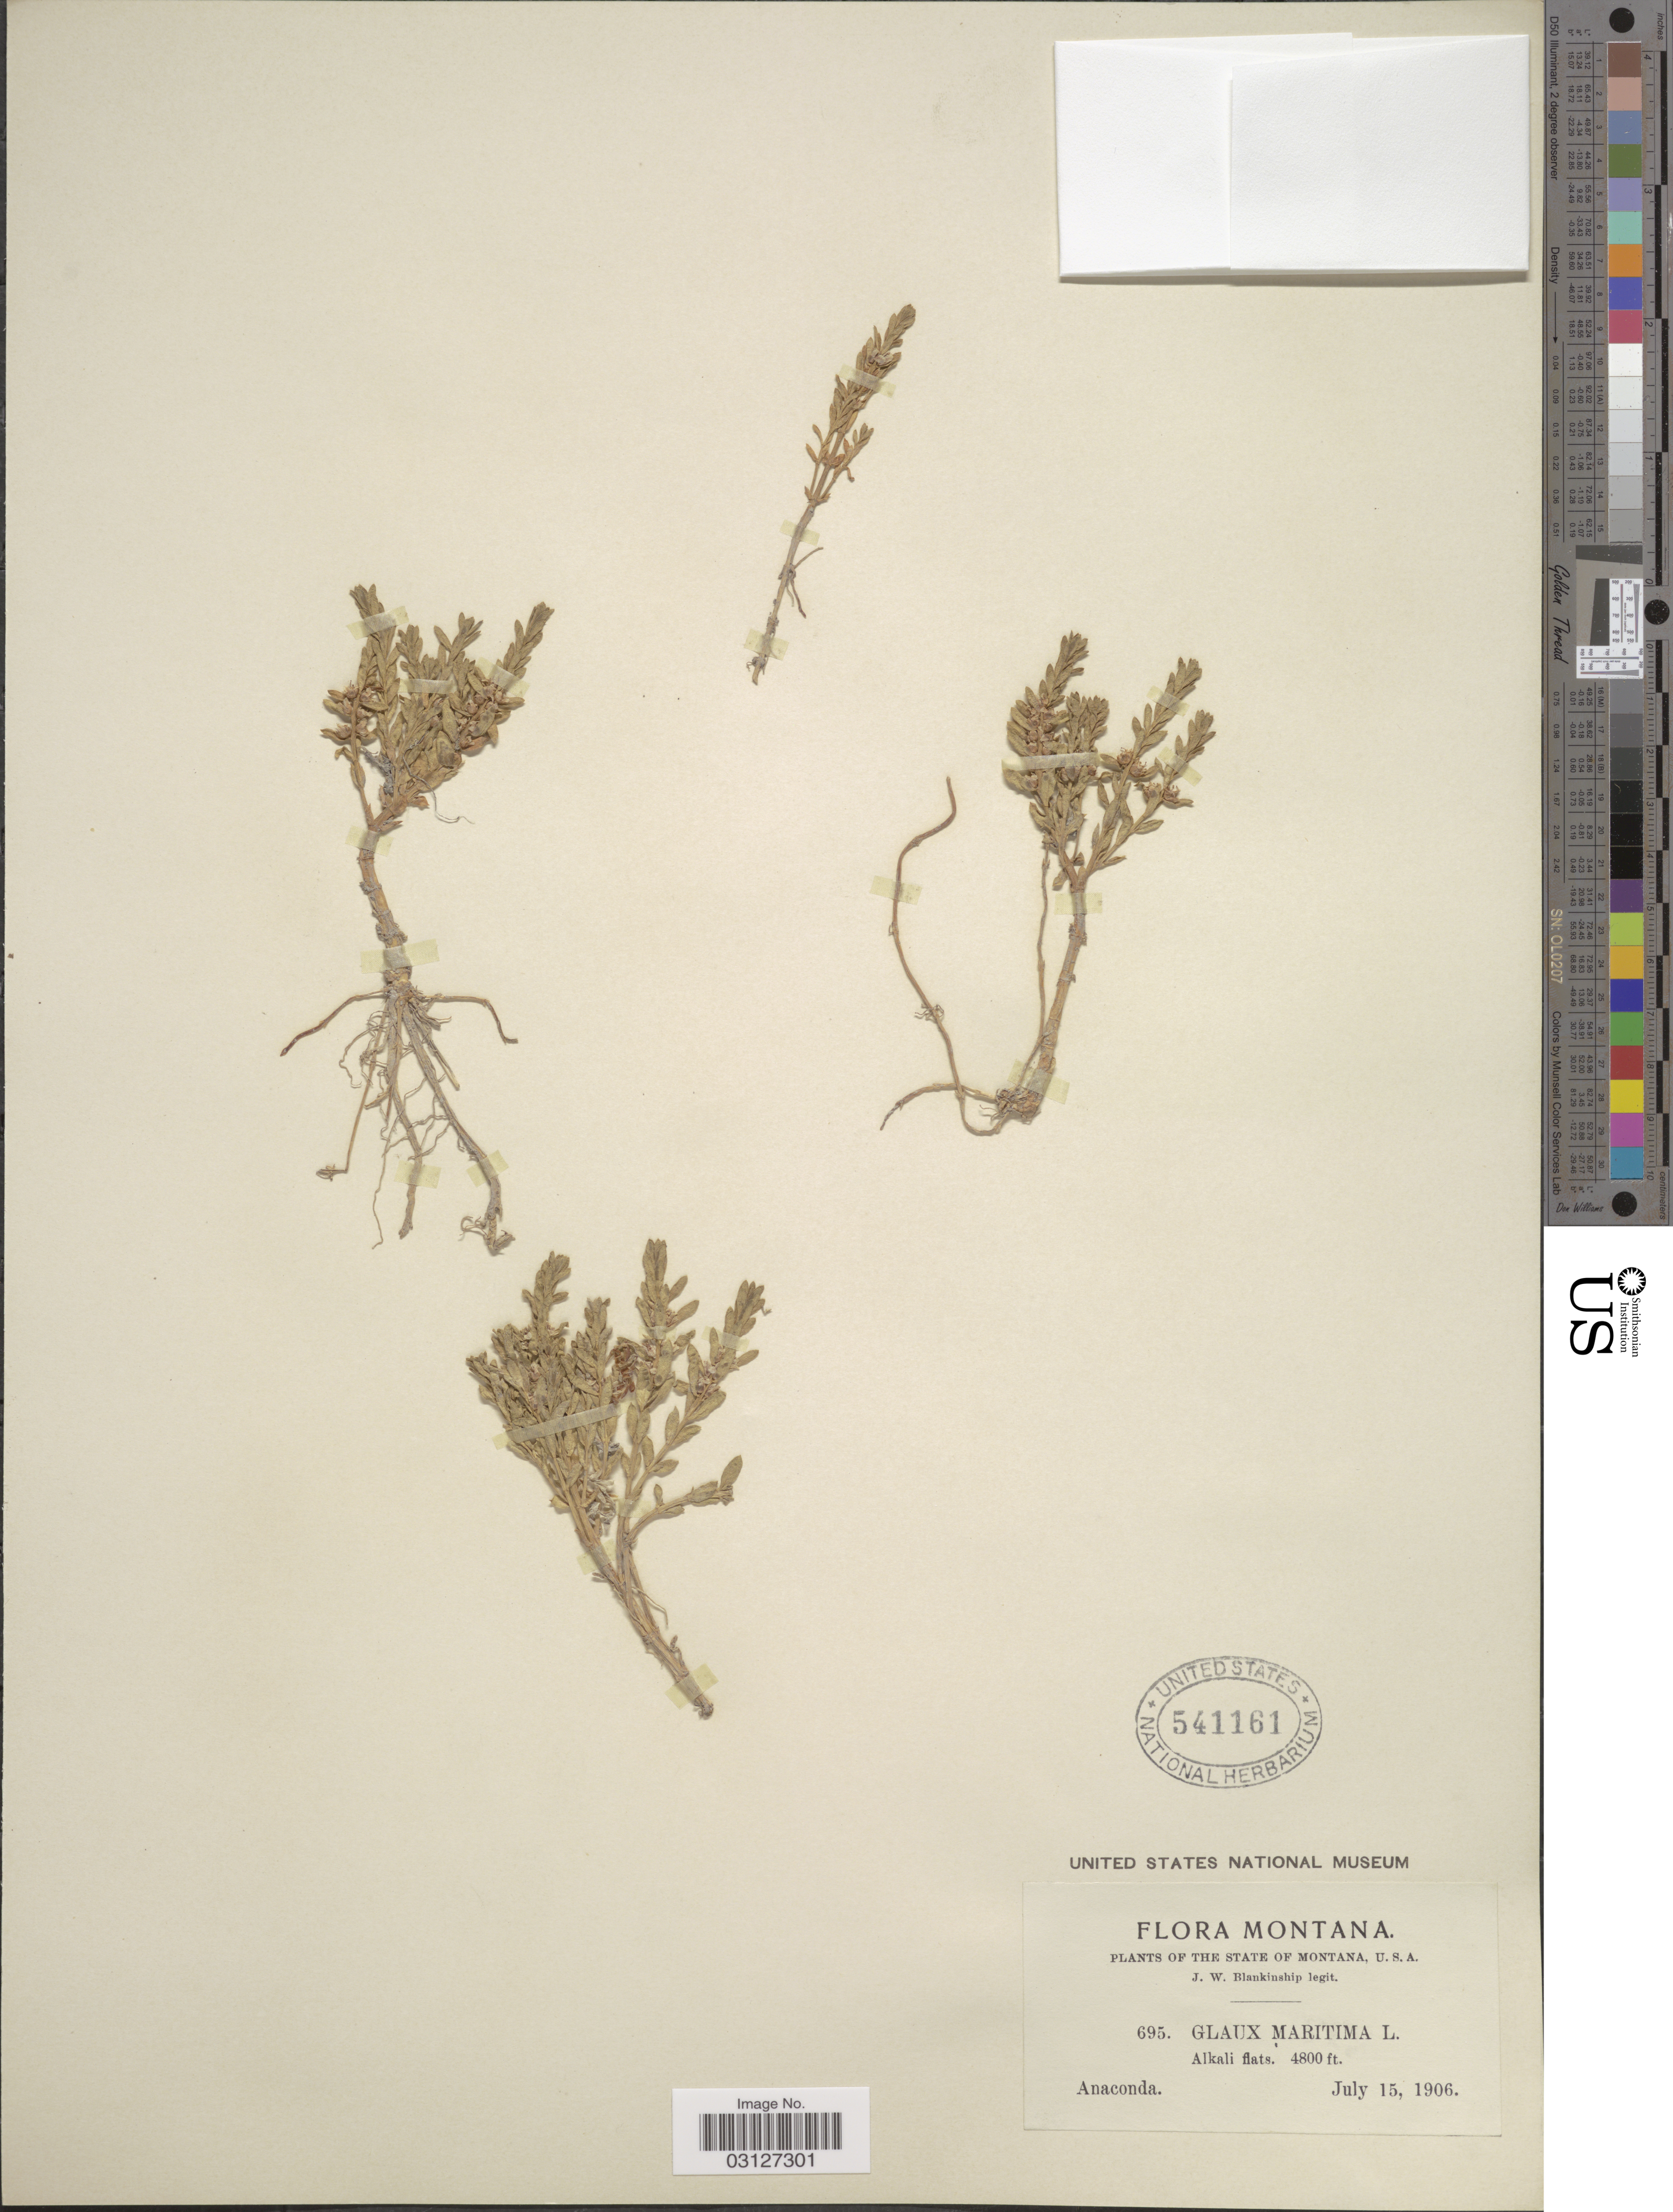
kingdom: Plantae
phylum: Tracheophyta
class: Magnoliopsida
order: Ericales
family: Primulaceae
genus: Glaux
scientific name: Glaux maritima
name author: L.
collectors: J. W. Blankinship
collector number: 695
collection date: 1906-07-15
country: United States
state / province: Montana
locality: The State of Montana, Alkali flats. Anaconda.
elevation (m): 1463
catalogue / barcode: US 541161